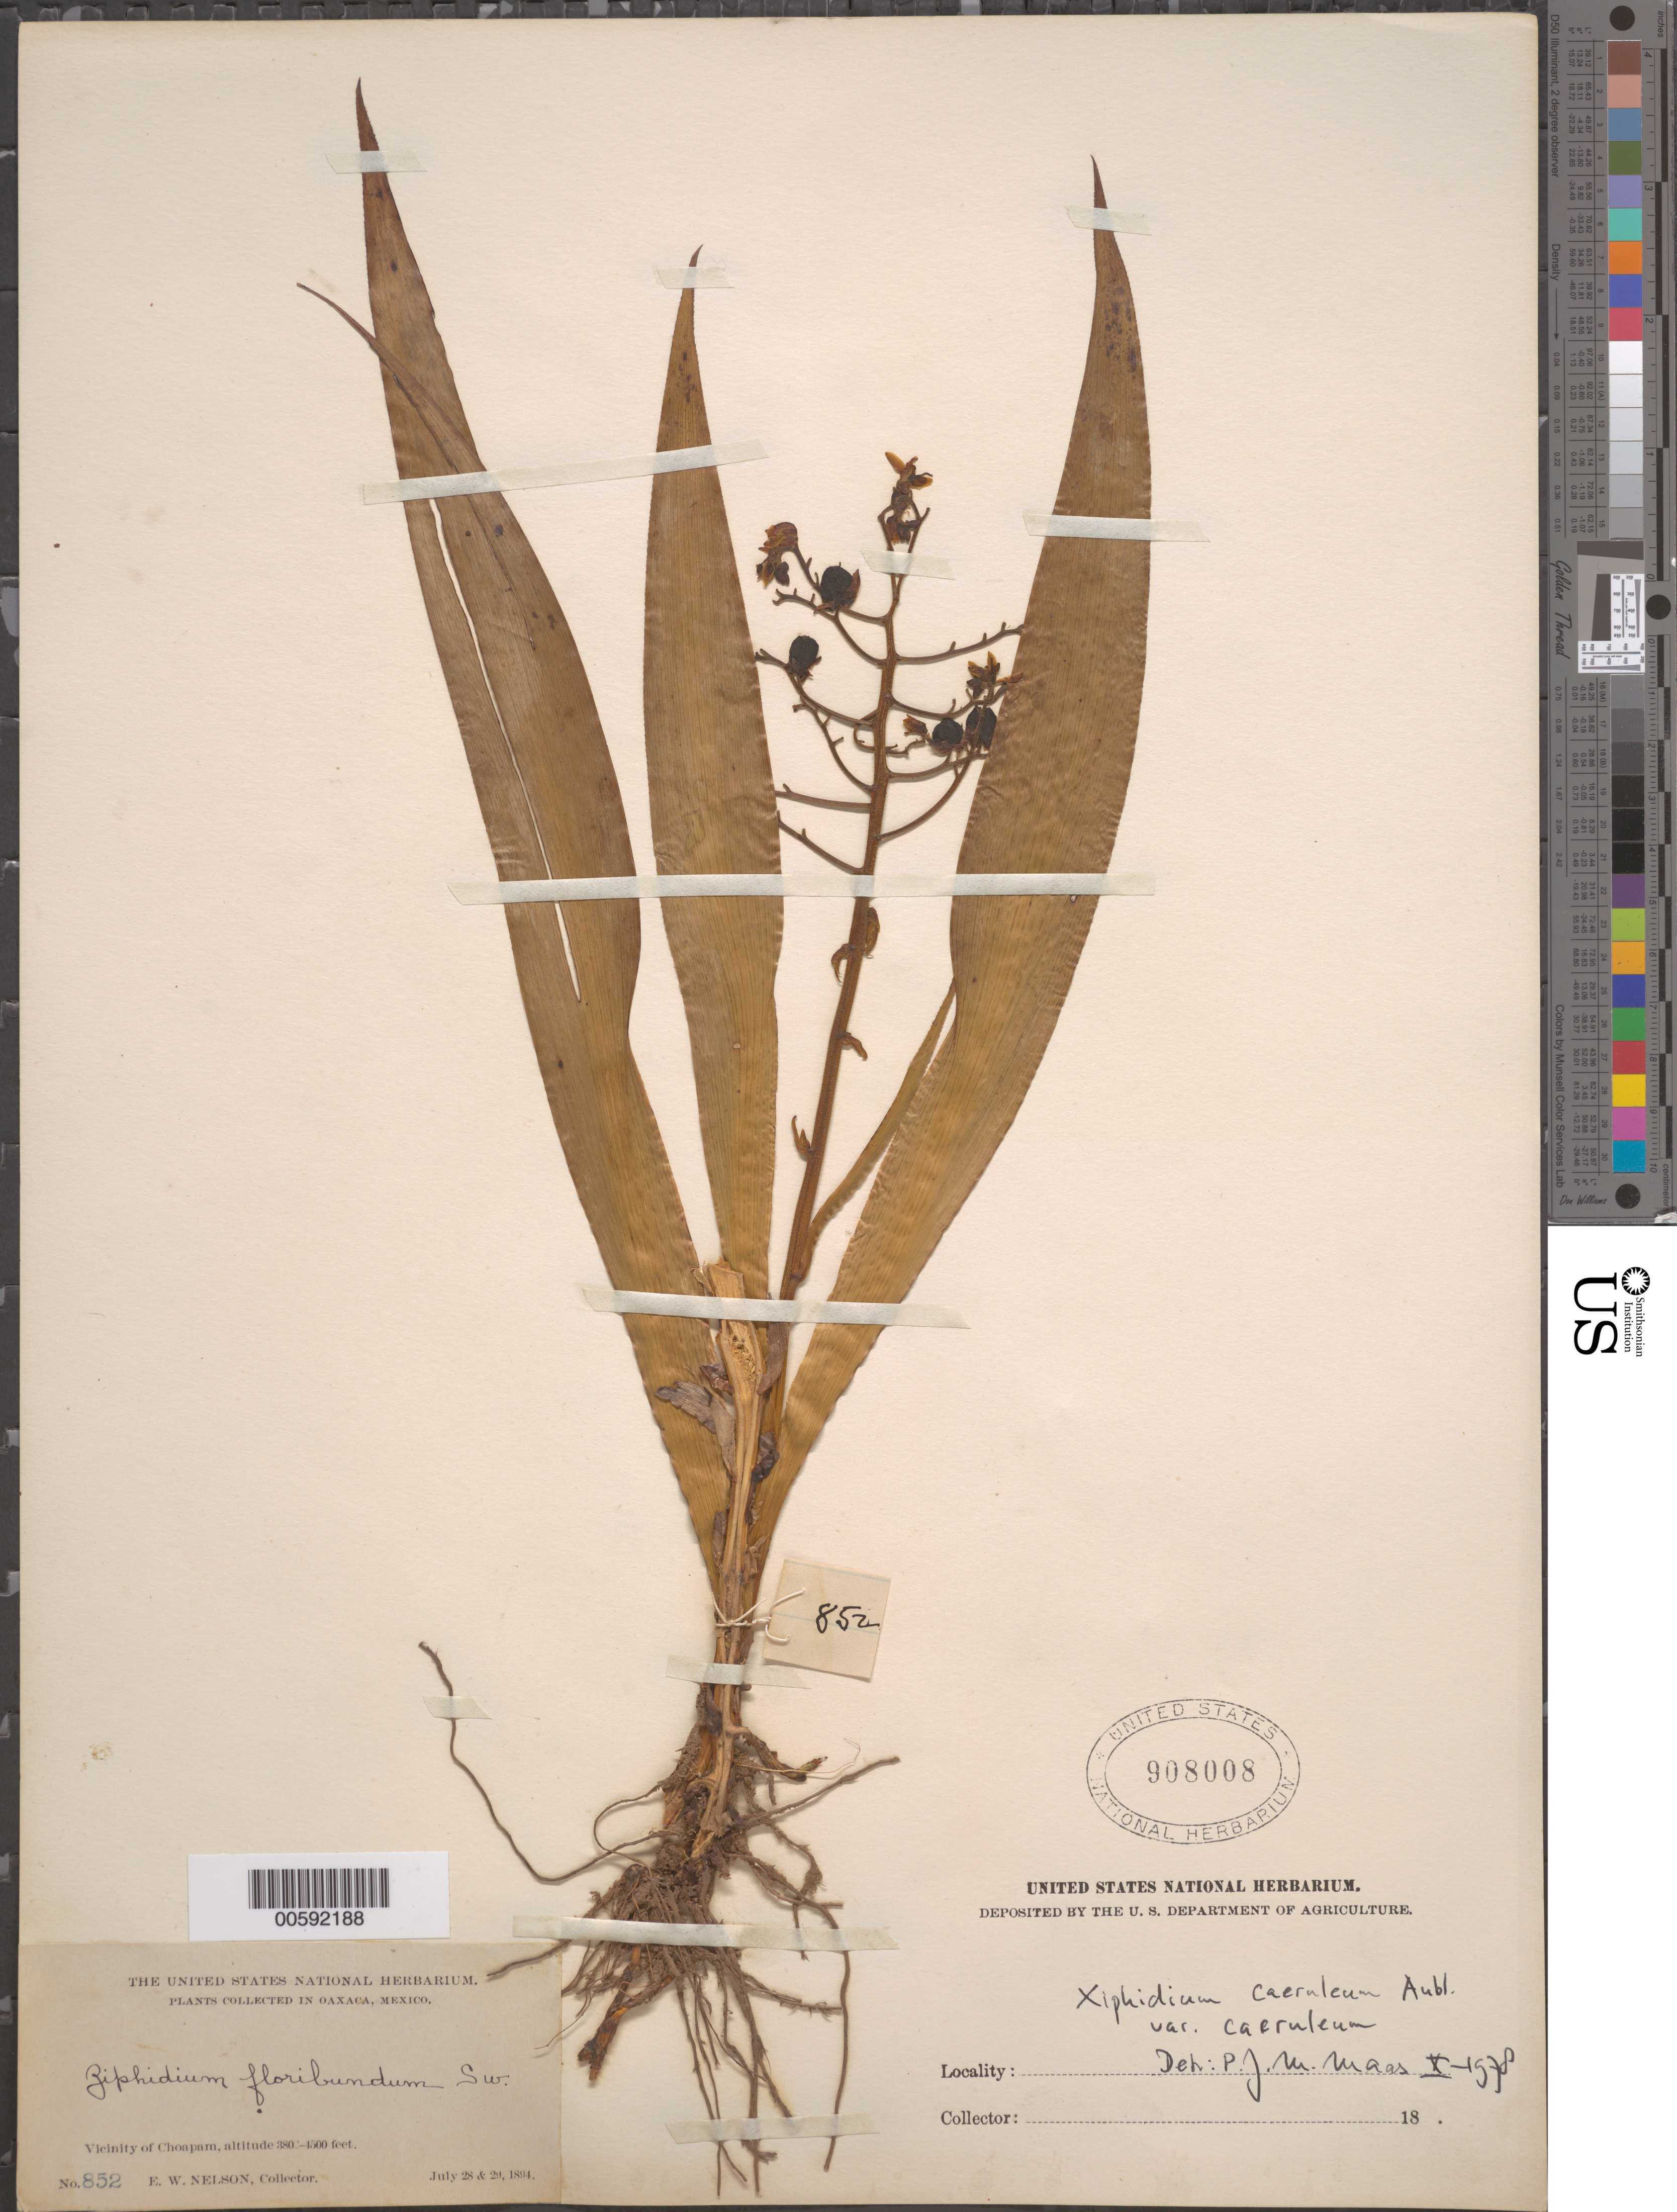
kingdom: Plantae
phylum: Tracheophyta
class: Liliopsida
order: Commelinales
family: Haemodoraceae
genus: Xiphidium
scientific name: Xiphidium caeruleum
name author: Aubl.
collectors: E. W. Nelson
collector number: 852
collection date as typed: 28 Jul 1894 and 29 Jul 1894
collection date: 1894-07-28,1894-07-29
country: Mexico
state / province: Oaxaca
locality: Choapam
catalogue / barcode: US 908008